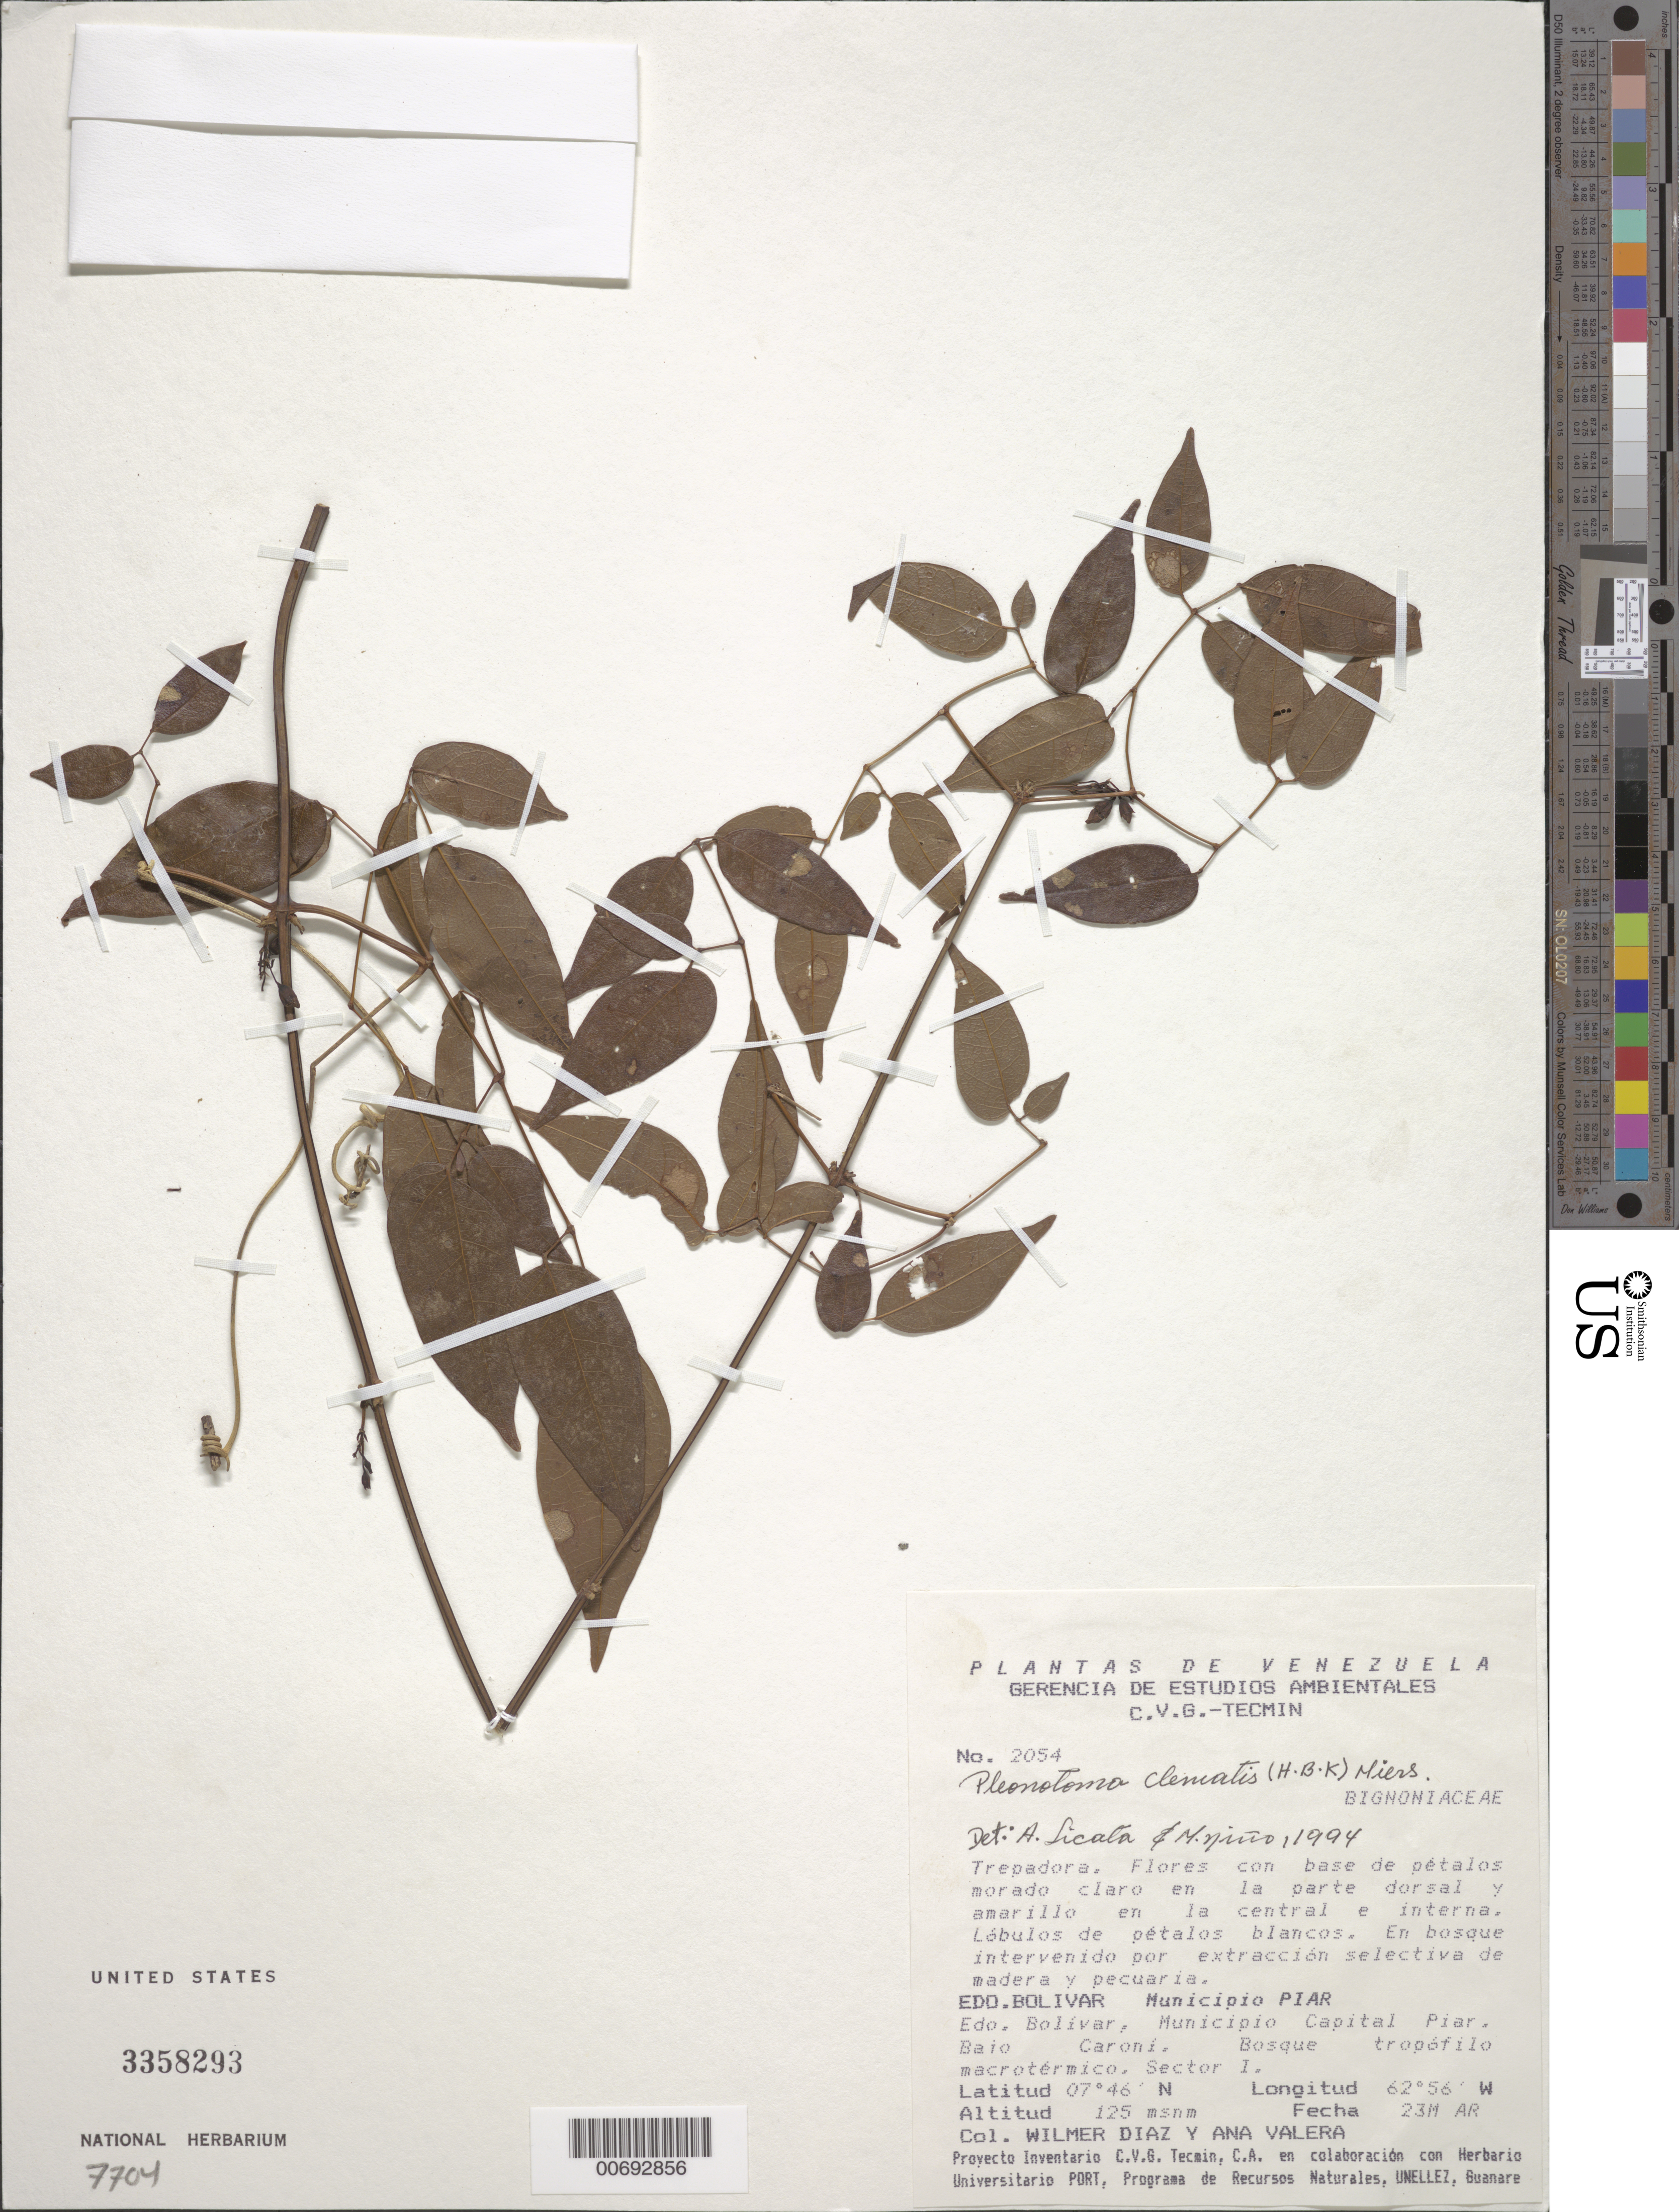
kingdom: Plantae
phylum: Tracheophyta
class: Magnoliopsida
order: Lamiales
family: Bignoniaceae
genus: Pleonotoma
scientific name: Pleonotoma clematis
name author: (Kunth) Miers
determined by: Licata, A.; Niño, S. M.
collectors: W. Díaz P. & A. Valera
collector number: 2054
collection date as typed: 23-Mar-94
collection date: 1994-03-23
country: Venezuela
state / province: Bolívar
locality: Mun. Piar, Mun. Capital Piar, Bajo Caroní, Sector I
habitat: Bosque intervenido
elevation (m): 125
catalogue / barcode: US 3358293